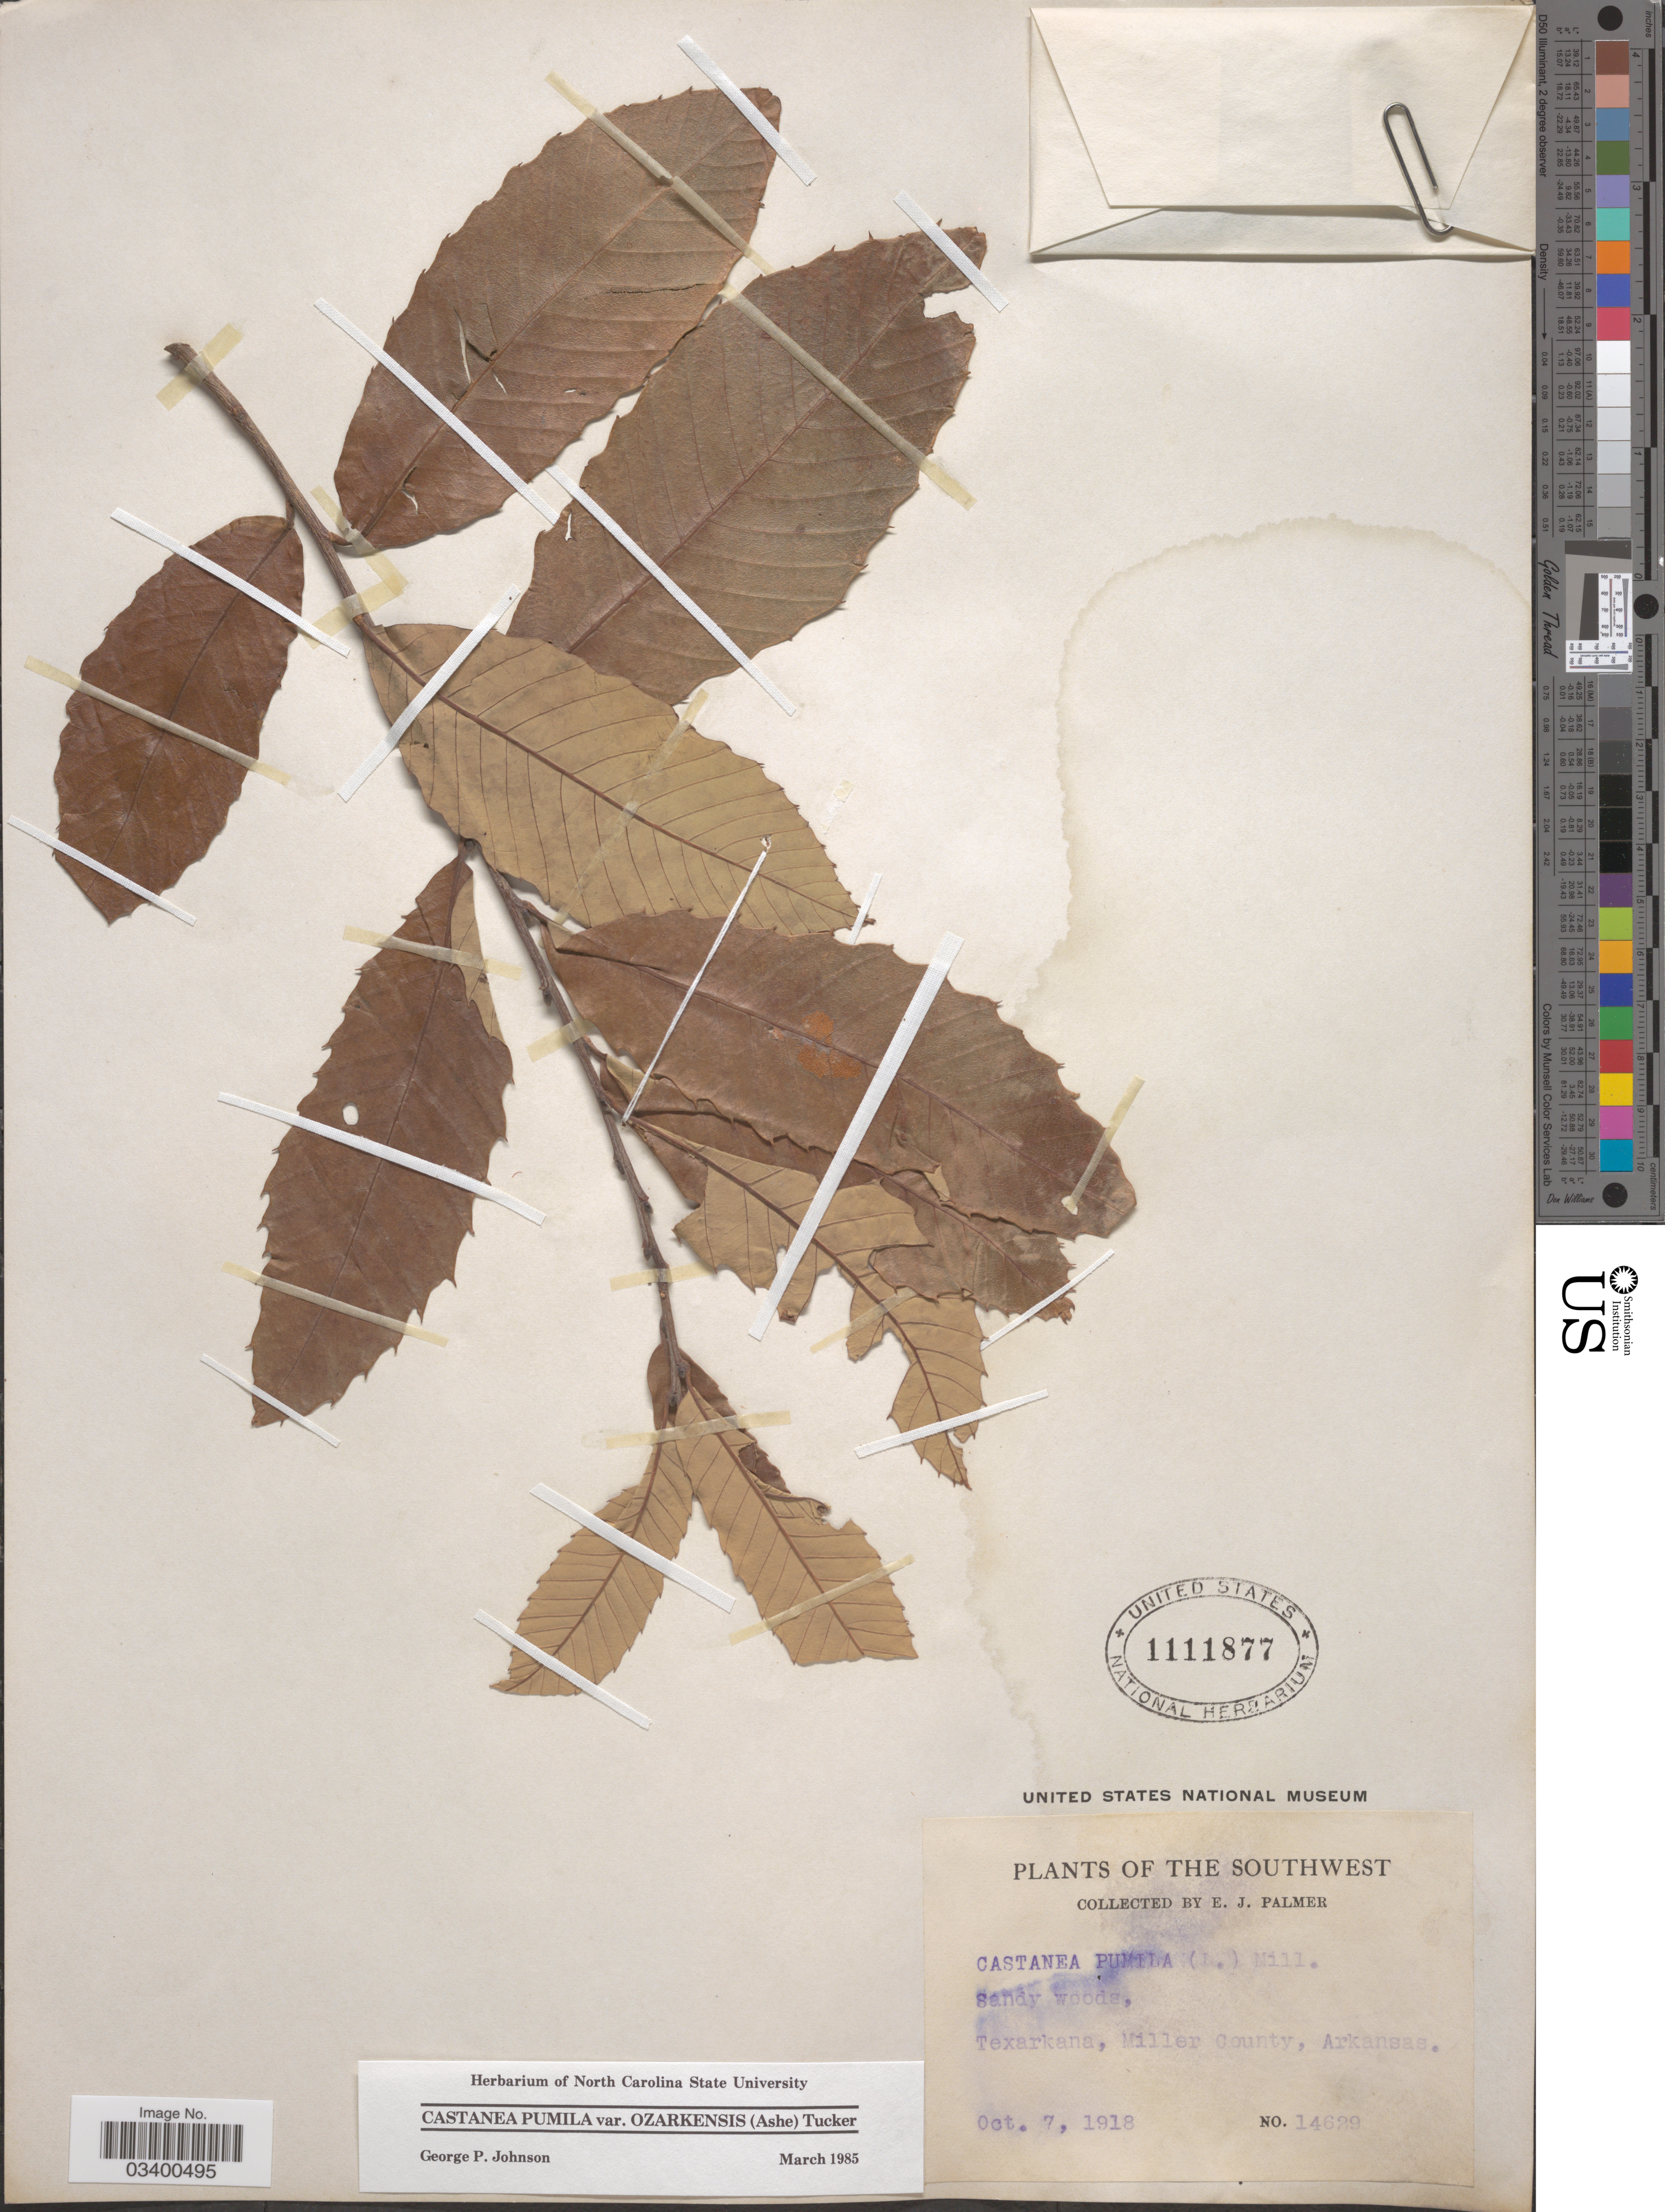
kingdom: Plantae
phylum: Tracheophyta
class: Magnoliopsida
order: Fagales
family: Fagaceae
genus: Castanea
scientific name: Castanea pumila var. ozarkensis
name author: (Ashe) Tucker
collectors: E. J. Palmer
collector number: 14629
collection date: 1918-10-07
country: United States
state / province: Arkansas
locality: The Southwest. Texarkana, Miller County.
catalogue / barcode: US 1111877